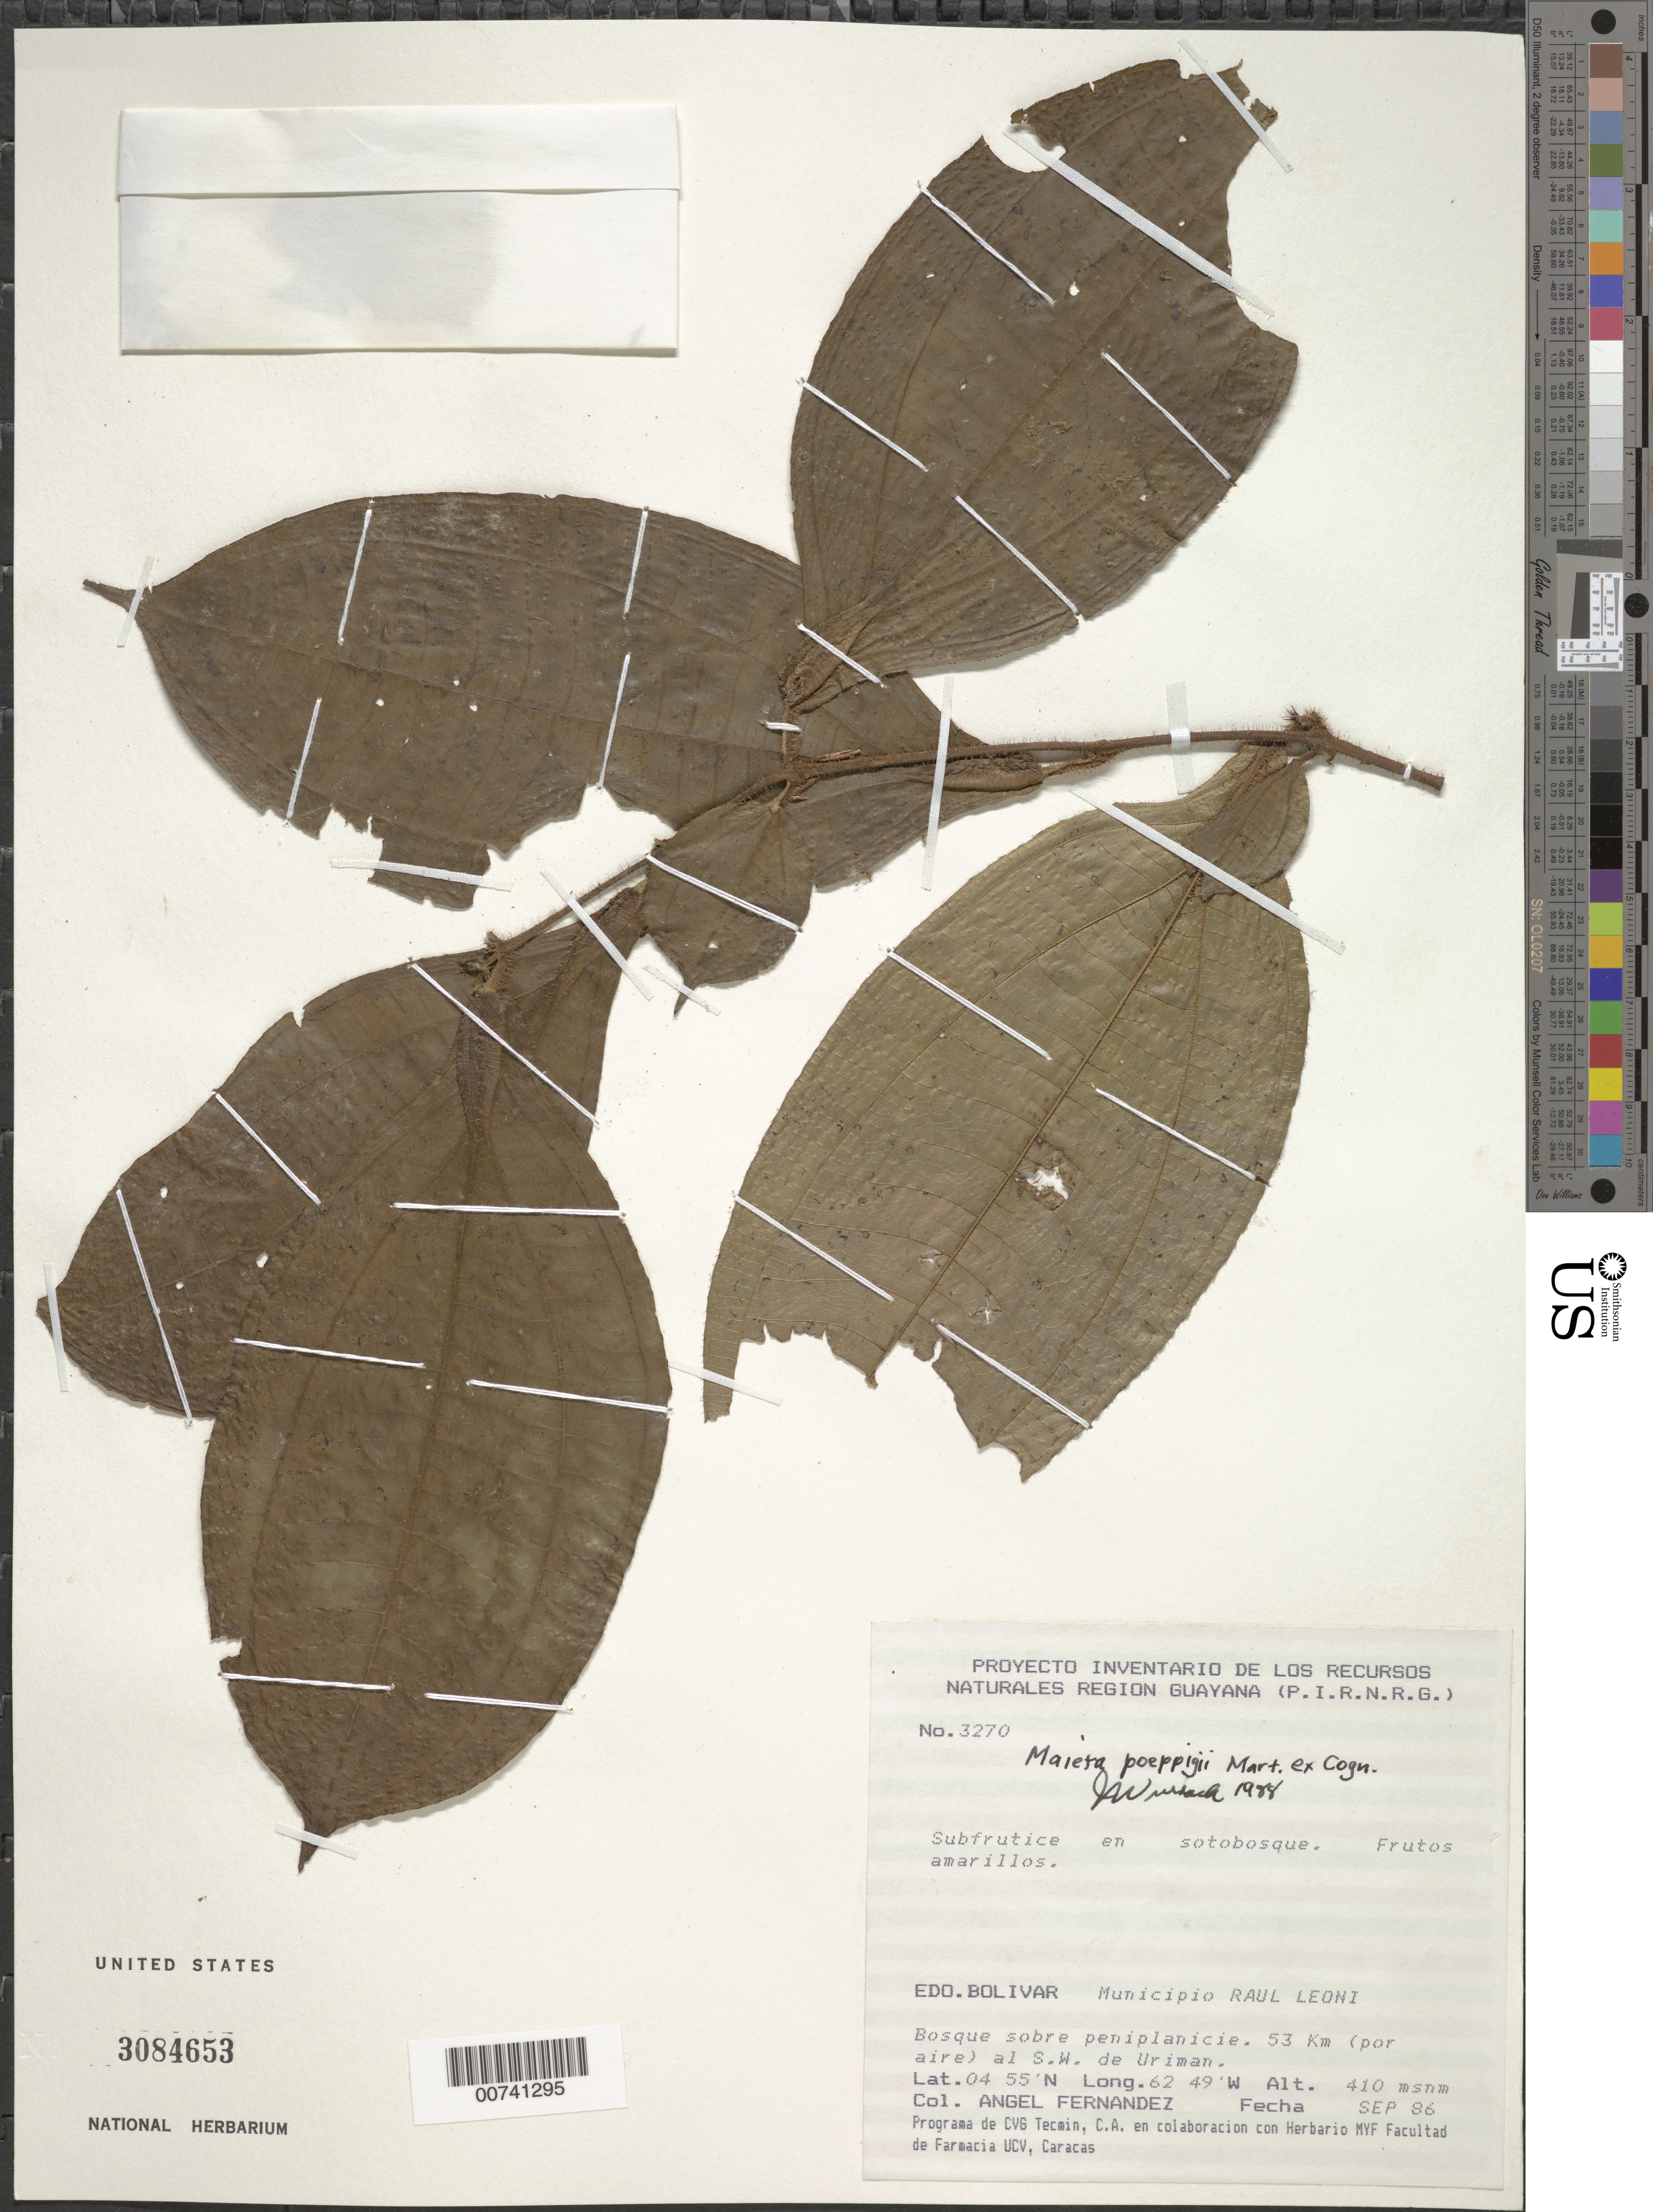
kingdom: Plantae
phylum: Tracheophyta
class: Magnoliopsida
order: Myrtales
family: Melastomataceae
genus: Maieta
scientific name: Maieta poeppigii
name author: Mart. ex Cogn.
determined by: Wurdack, John J., (US), US (UNITED STATES)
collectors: A. Fernández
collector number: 3270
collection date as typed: Sep-86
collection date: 1986-09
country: Venezuela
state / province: Bolívar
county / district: Angostura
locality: Mun. Raúl Leoni [=Angostura], 53 km by air to SW of Uriman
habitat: Bosque sobre peniplanicie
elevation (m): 410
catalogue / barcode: US 3084653